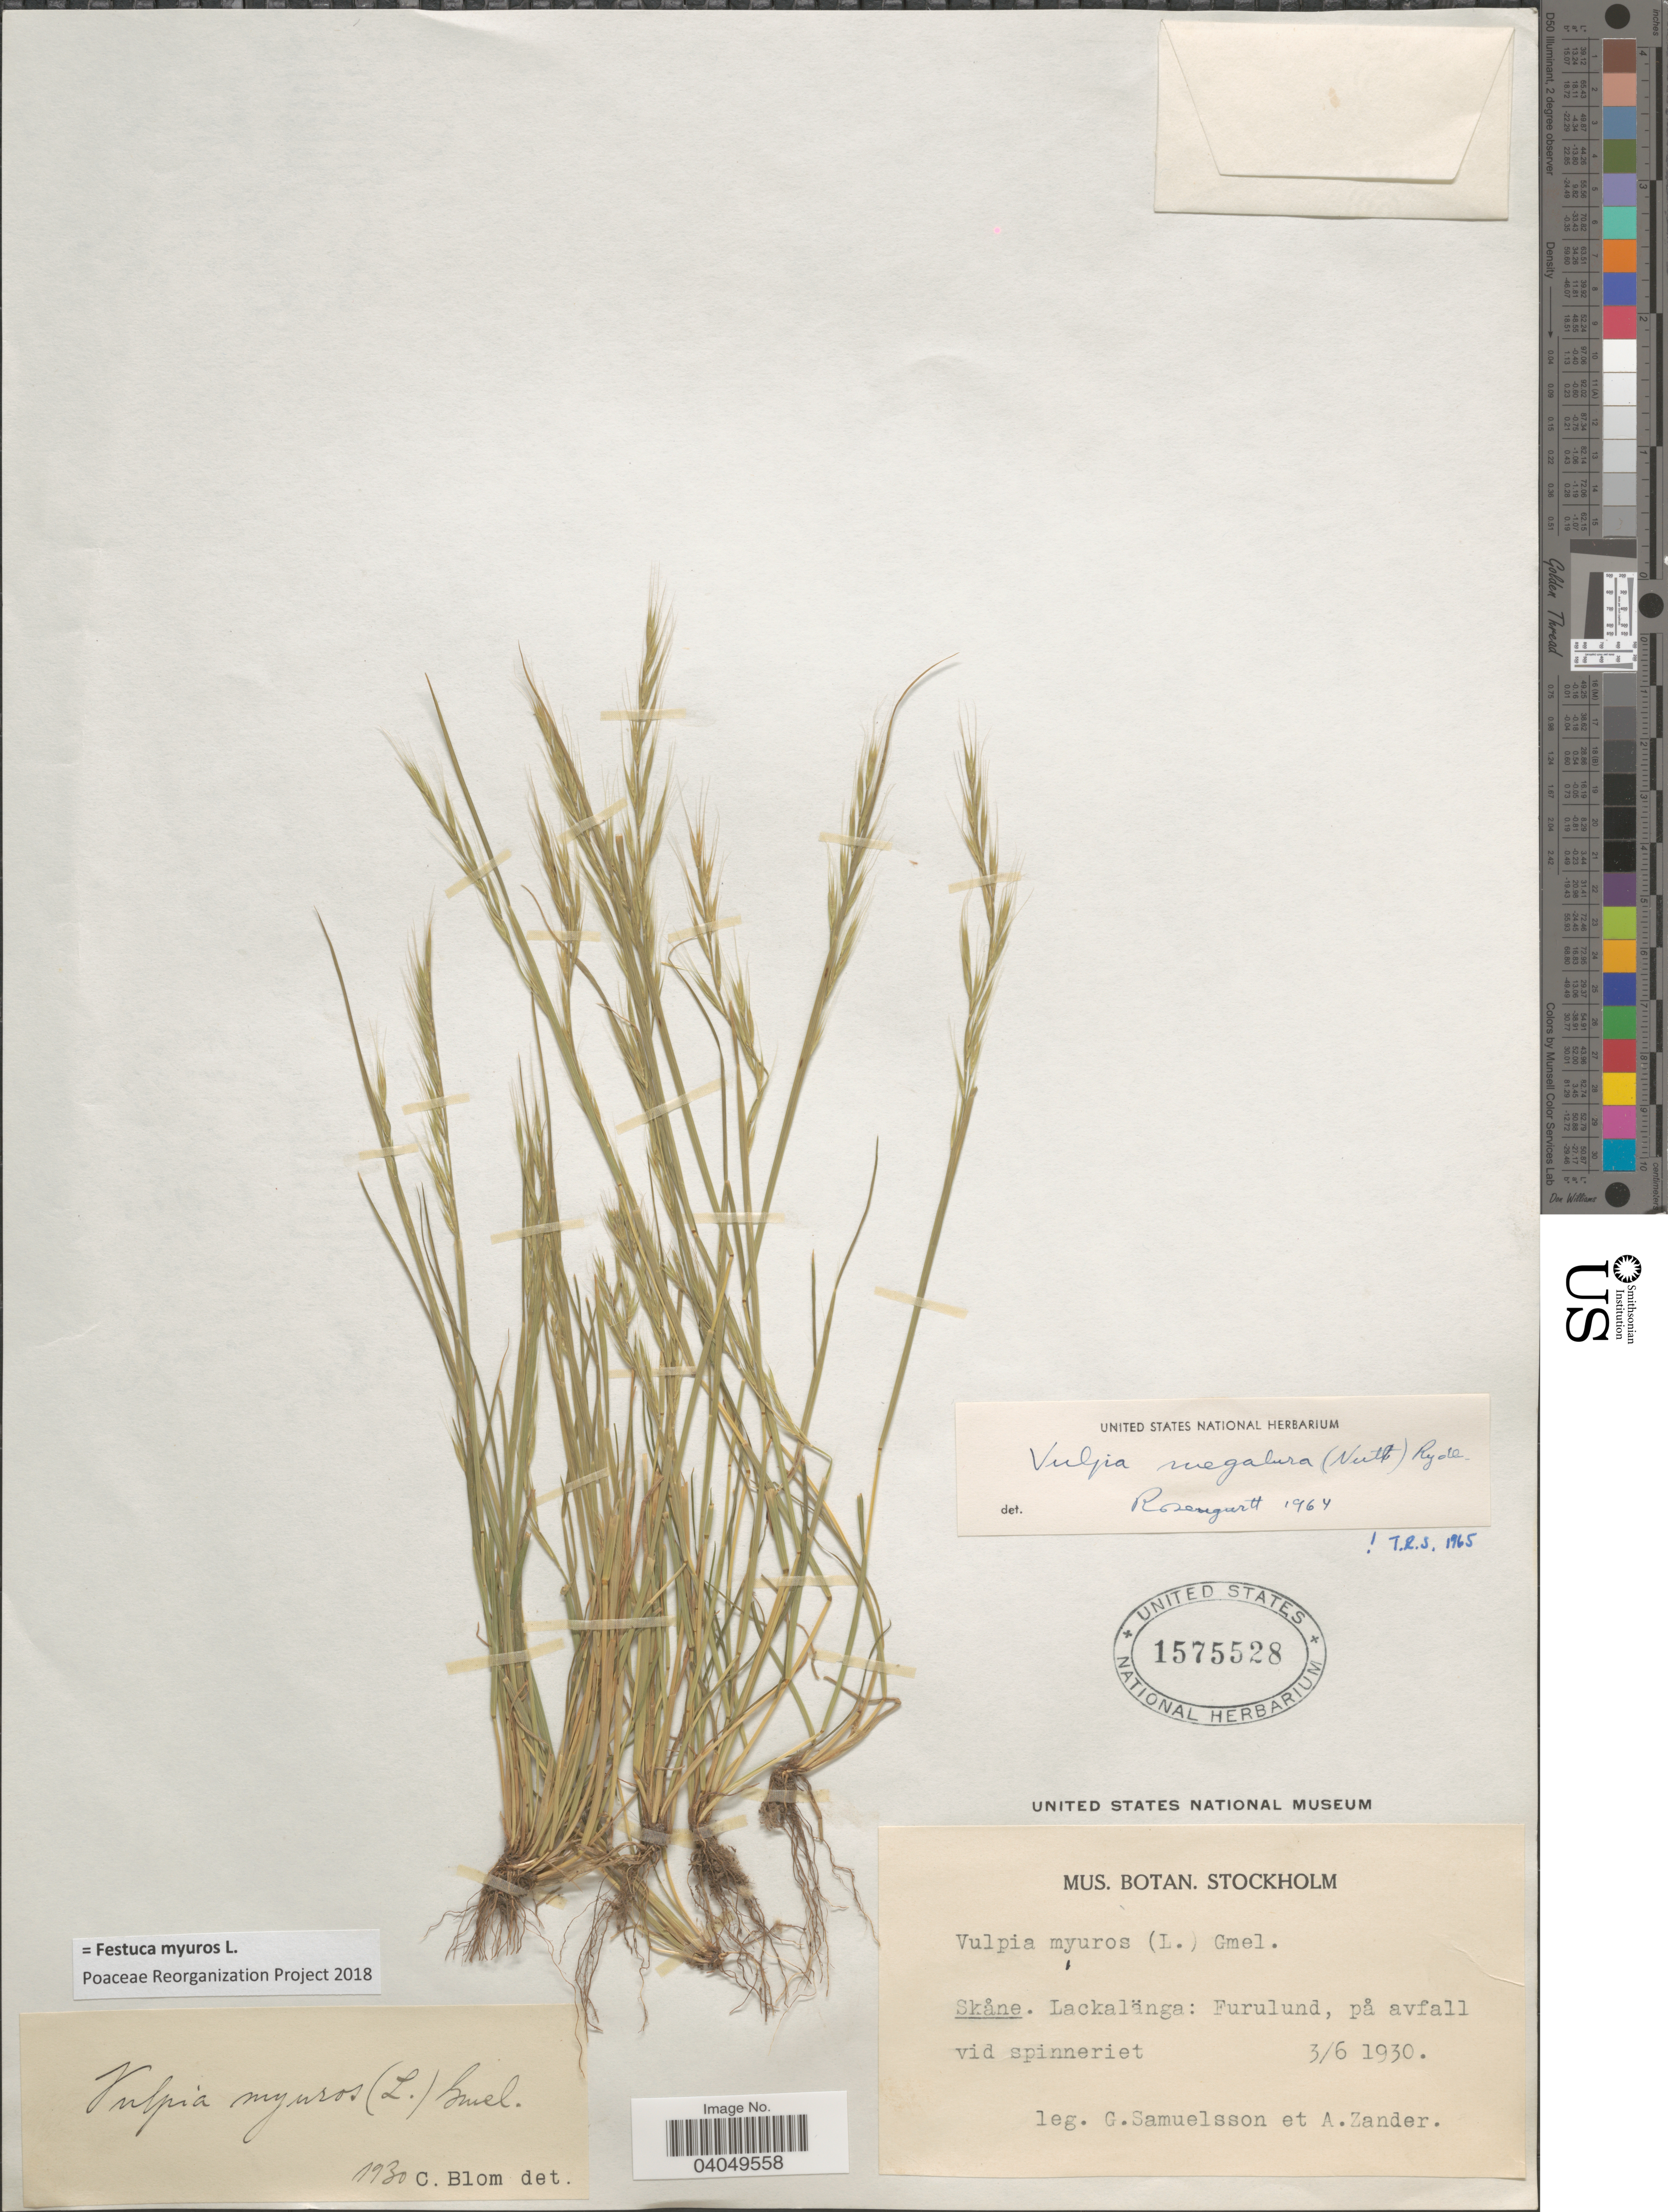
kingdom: Plantae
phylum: Tracheophyta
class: Liliopsida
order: Poales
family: Poaceae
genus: Festuca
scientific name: Festuca myuros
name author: L.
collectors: G. Samuelsson & A. Zander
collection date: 1930-06-03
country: Sweden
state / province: Skåne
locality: Lackalänga: Furulund, på avfall vid spinneriet.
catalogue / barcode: US 1575528